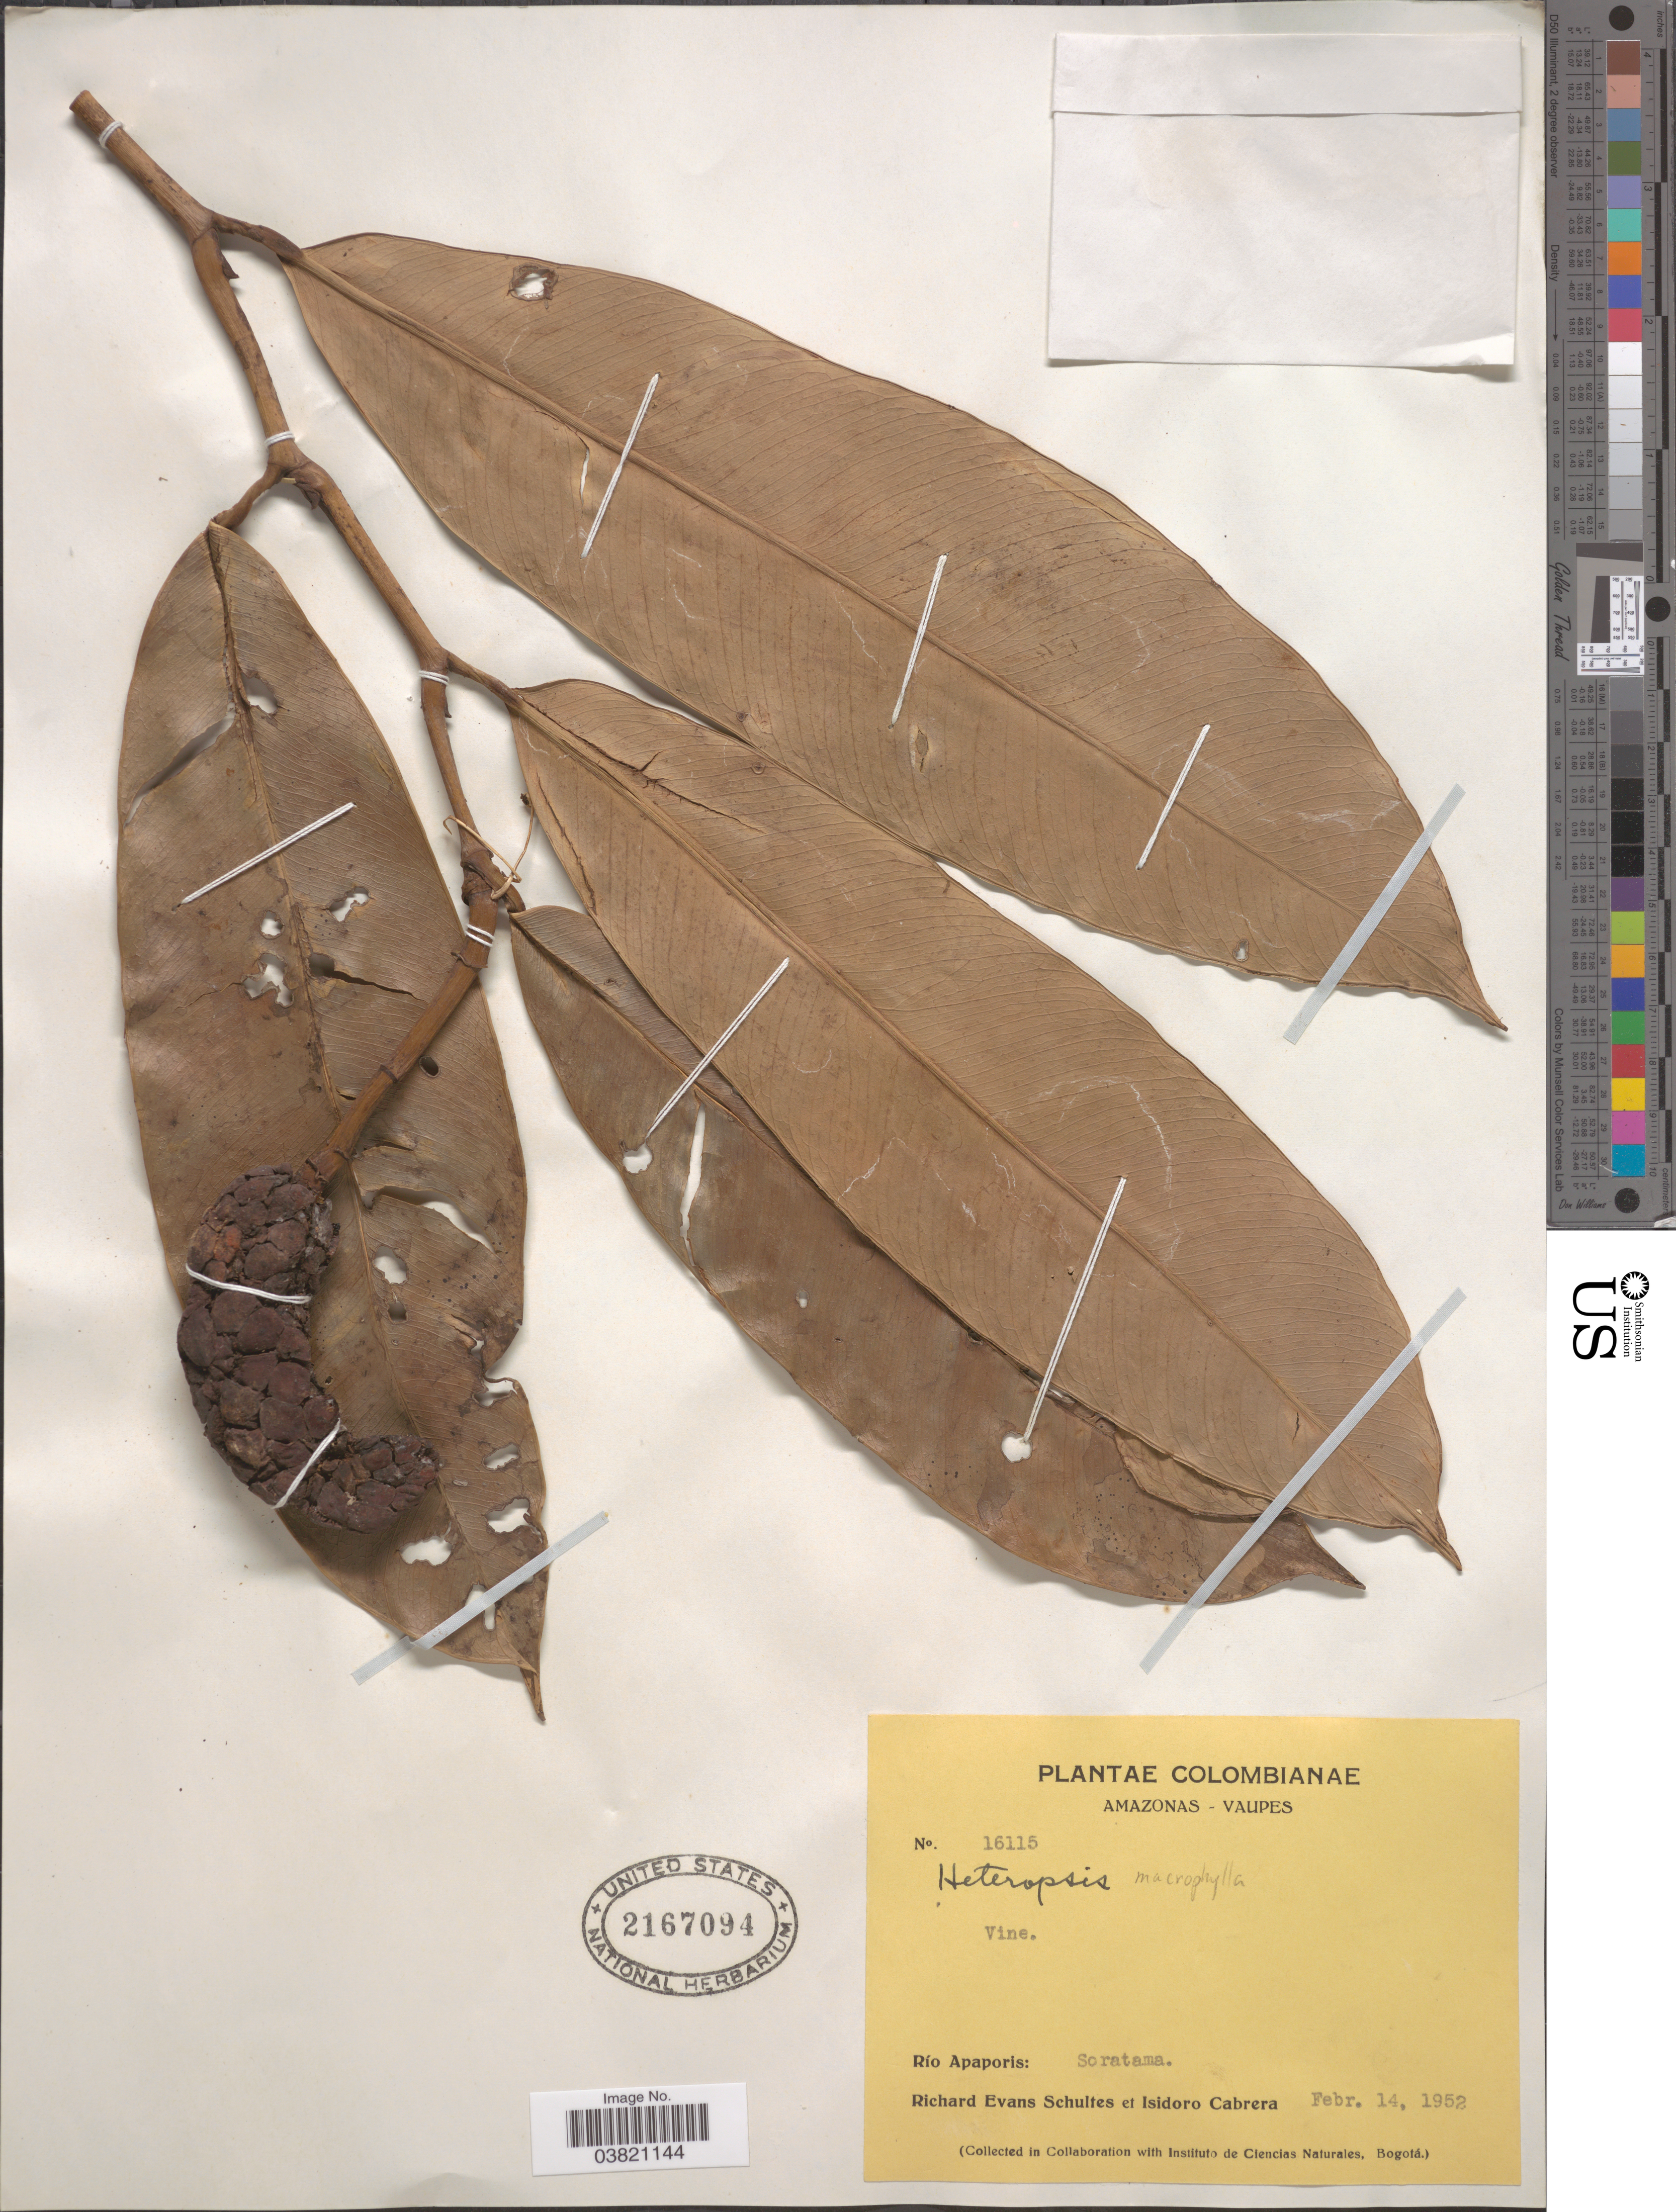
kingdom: Plantae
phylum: Tracheophyta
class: Liliopsida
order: Alismatales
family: Araceae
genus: Heteropsis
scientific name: Heteropsis macrophylla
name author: A.C. Sm.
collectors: R. E. Schultes & I. Cabrera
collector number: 16115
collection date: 1952-02-14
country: Colombia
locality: Amazonas - Vaupes. Río Apaporis: Soratama.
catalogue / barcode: US 2167094